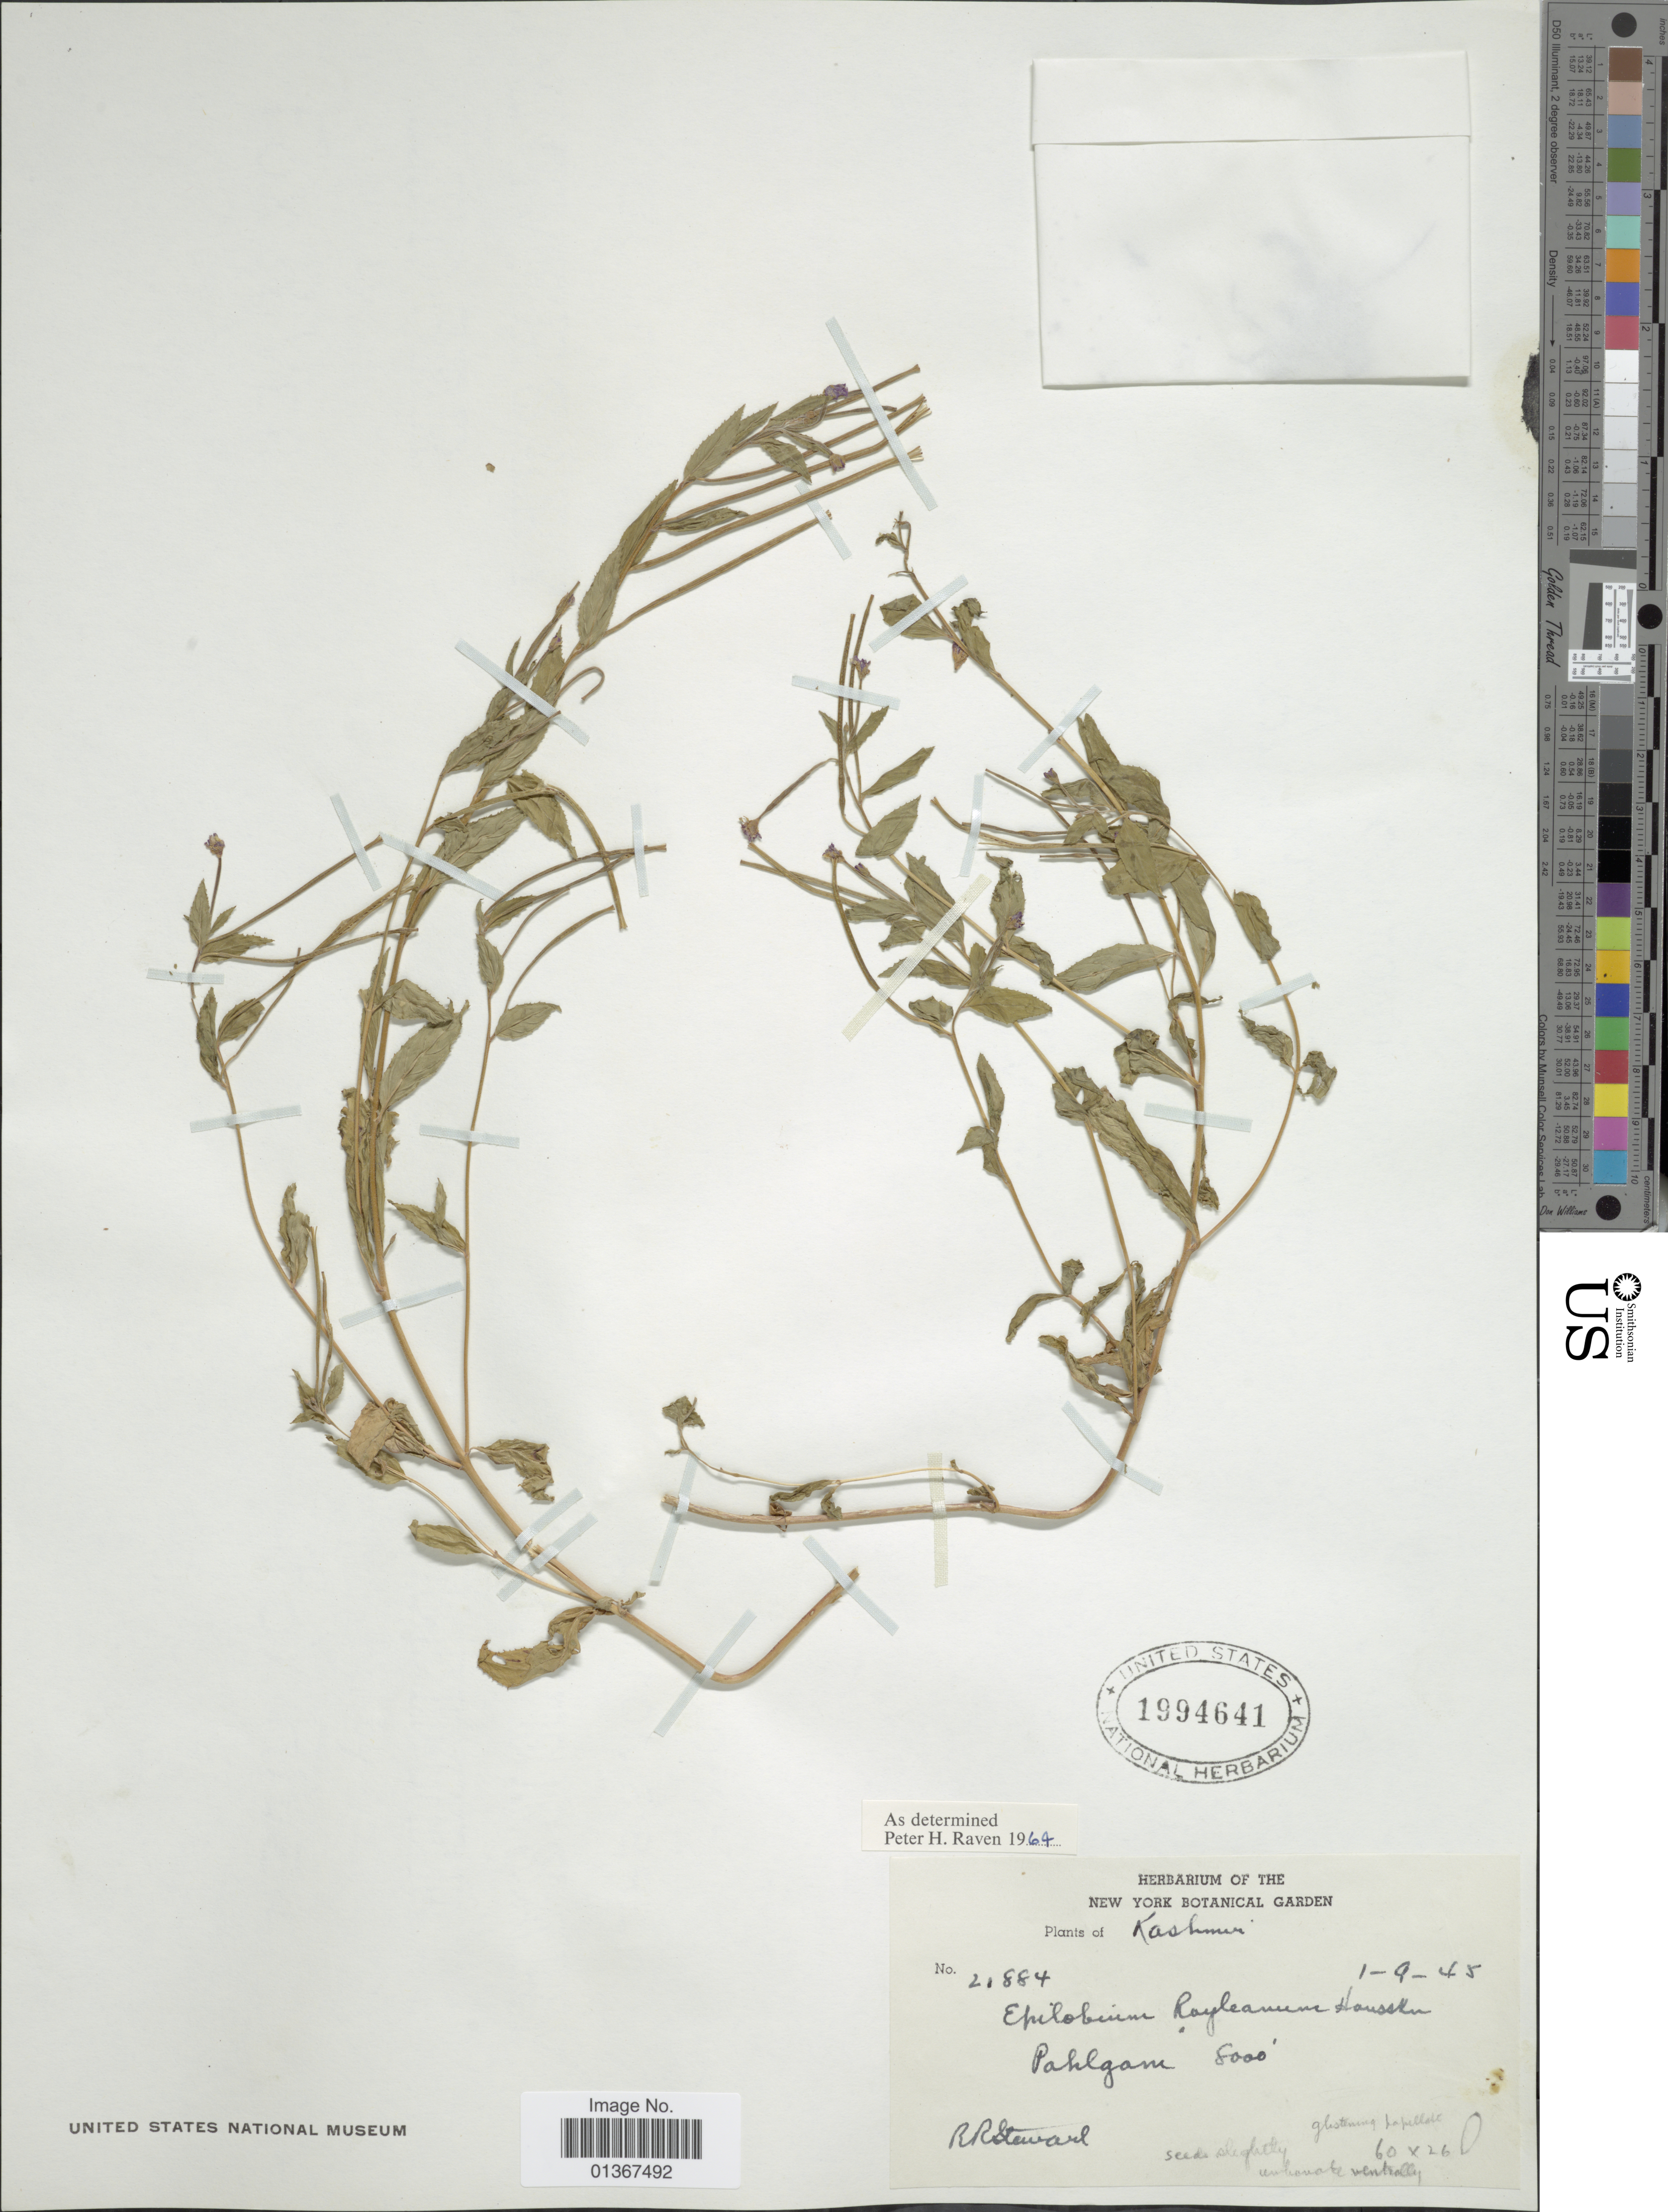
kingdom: Plantae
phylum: Tracheophyta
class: Magnoliopsida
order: Myrtales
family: Onagraceae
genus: Epilobium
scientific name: Epilobium royleanum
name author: Hausskn.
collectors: R. R. Stewart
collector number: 21884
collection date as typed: Transcribed d/m/y: 1/9/45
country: India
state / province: Jammu and Kashmir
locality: Pahlgam.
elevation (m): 2438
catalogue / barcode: US 1994641